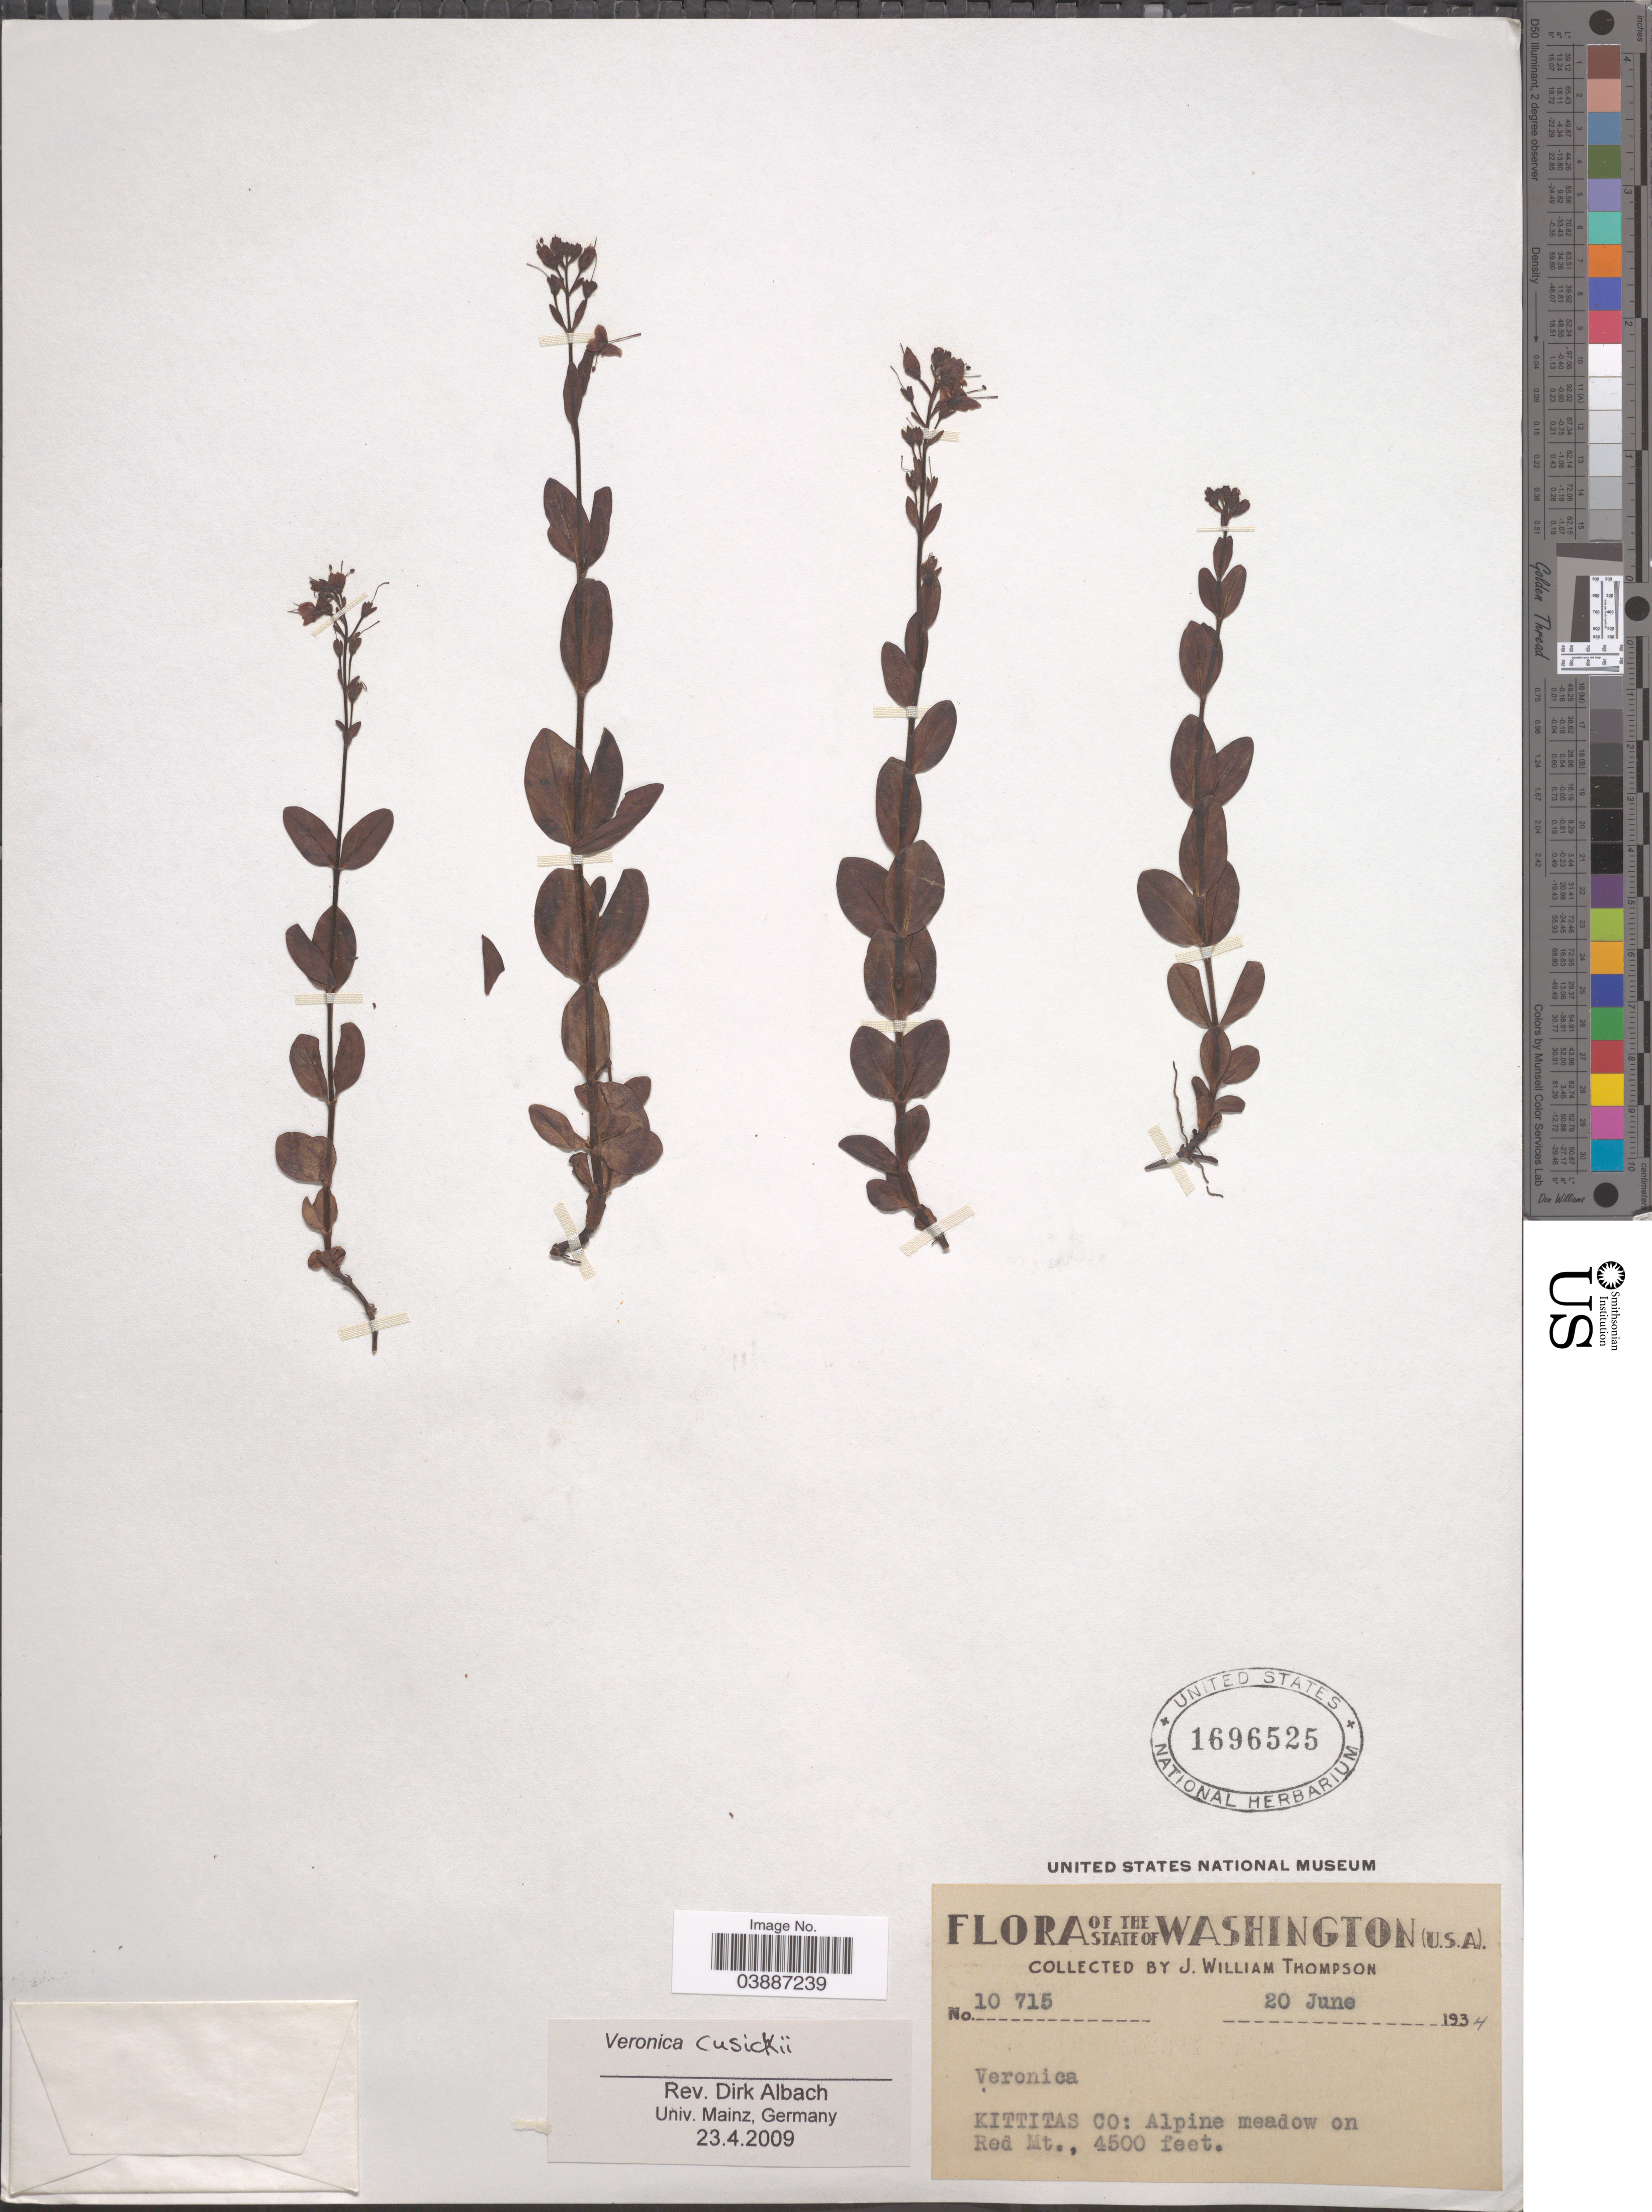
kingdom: Plantae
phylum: Tracheophyta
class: Magnoliopsida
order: Lamiales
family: Plantaginaceae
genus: Veronica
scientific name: Veronica cusickii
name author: A. Gray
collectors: J. W. Thompson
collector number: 10715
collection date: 1934-06-20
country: United States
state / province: Washington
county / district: Kittitas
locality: Kittitas Co: Alpine meadow on Red Mt.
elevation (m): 1372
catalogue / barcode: US 1696525